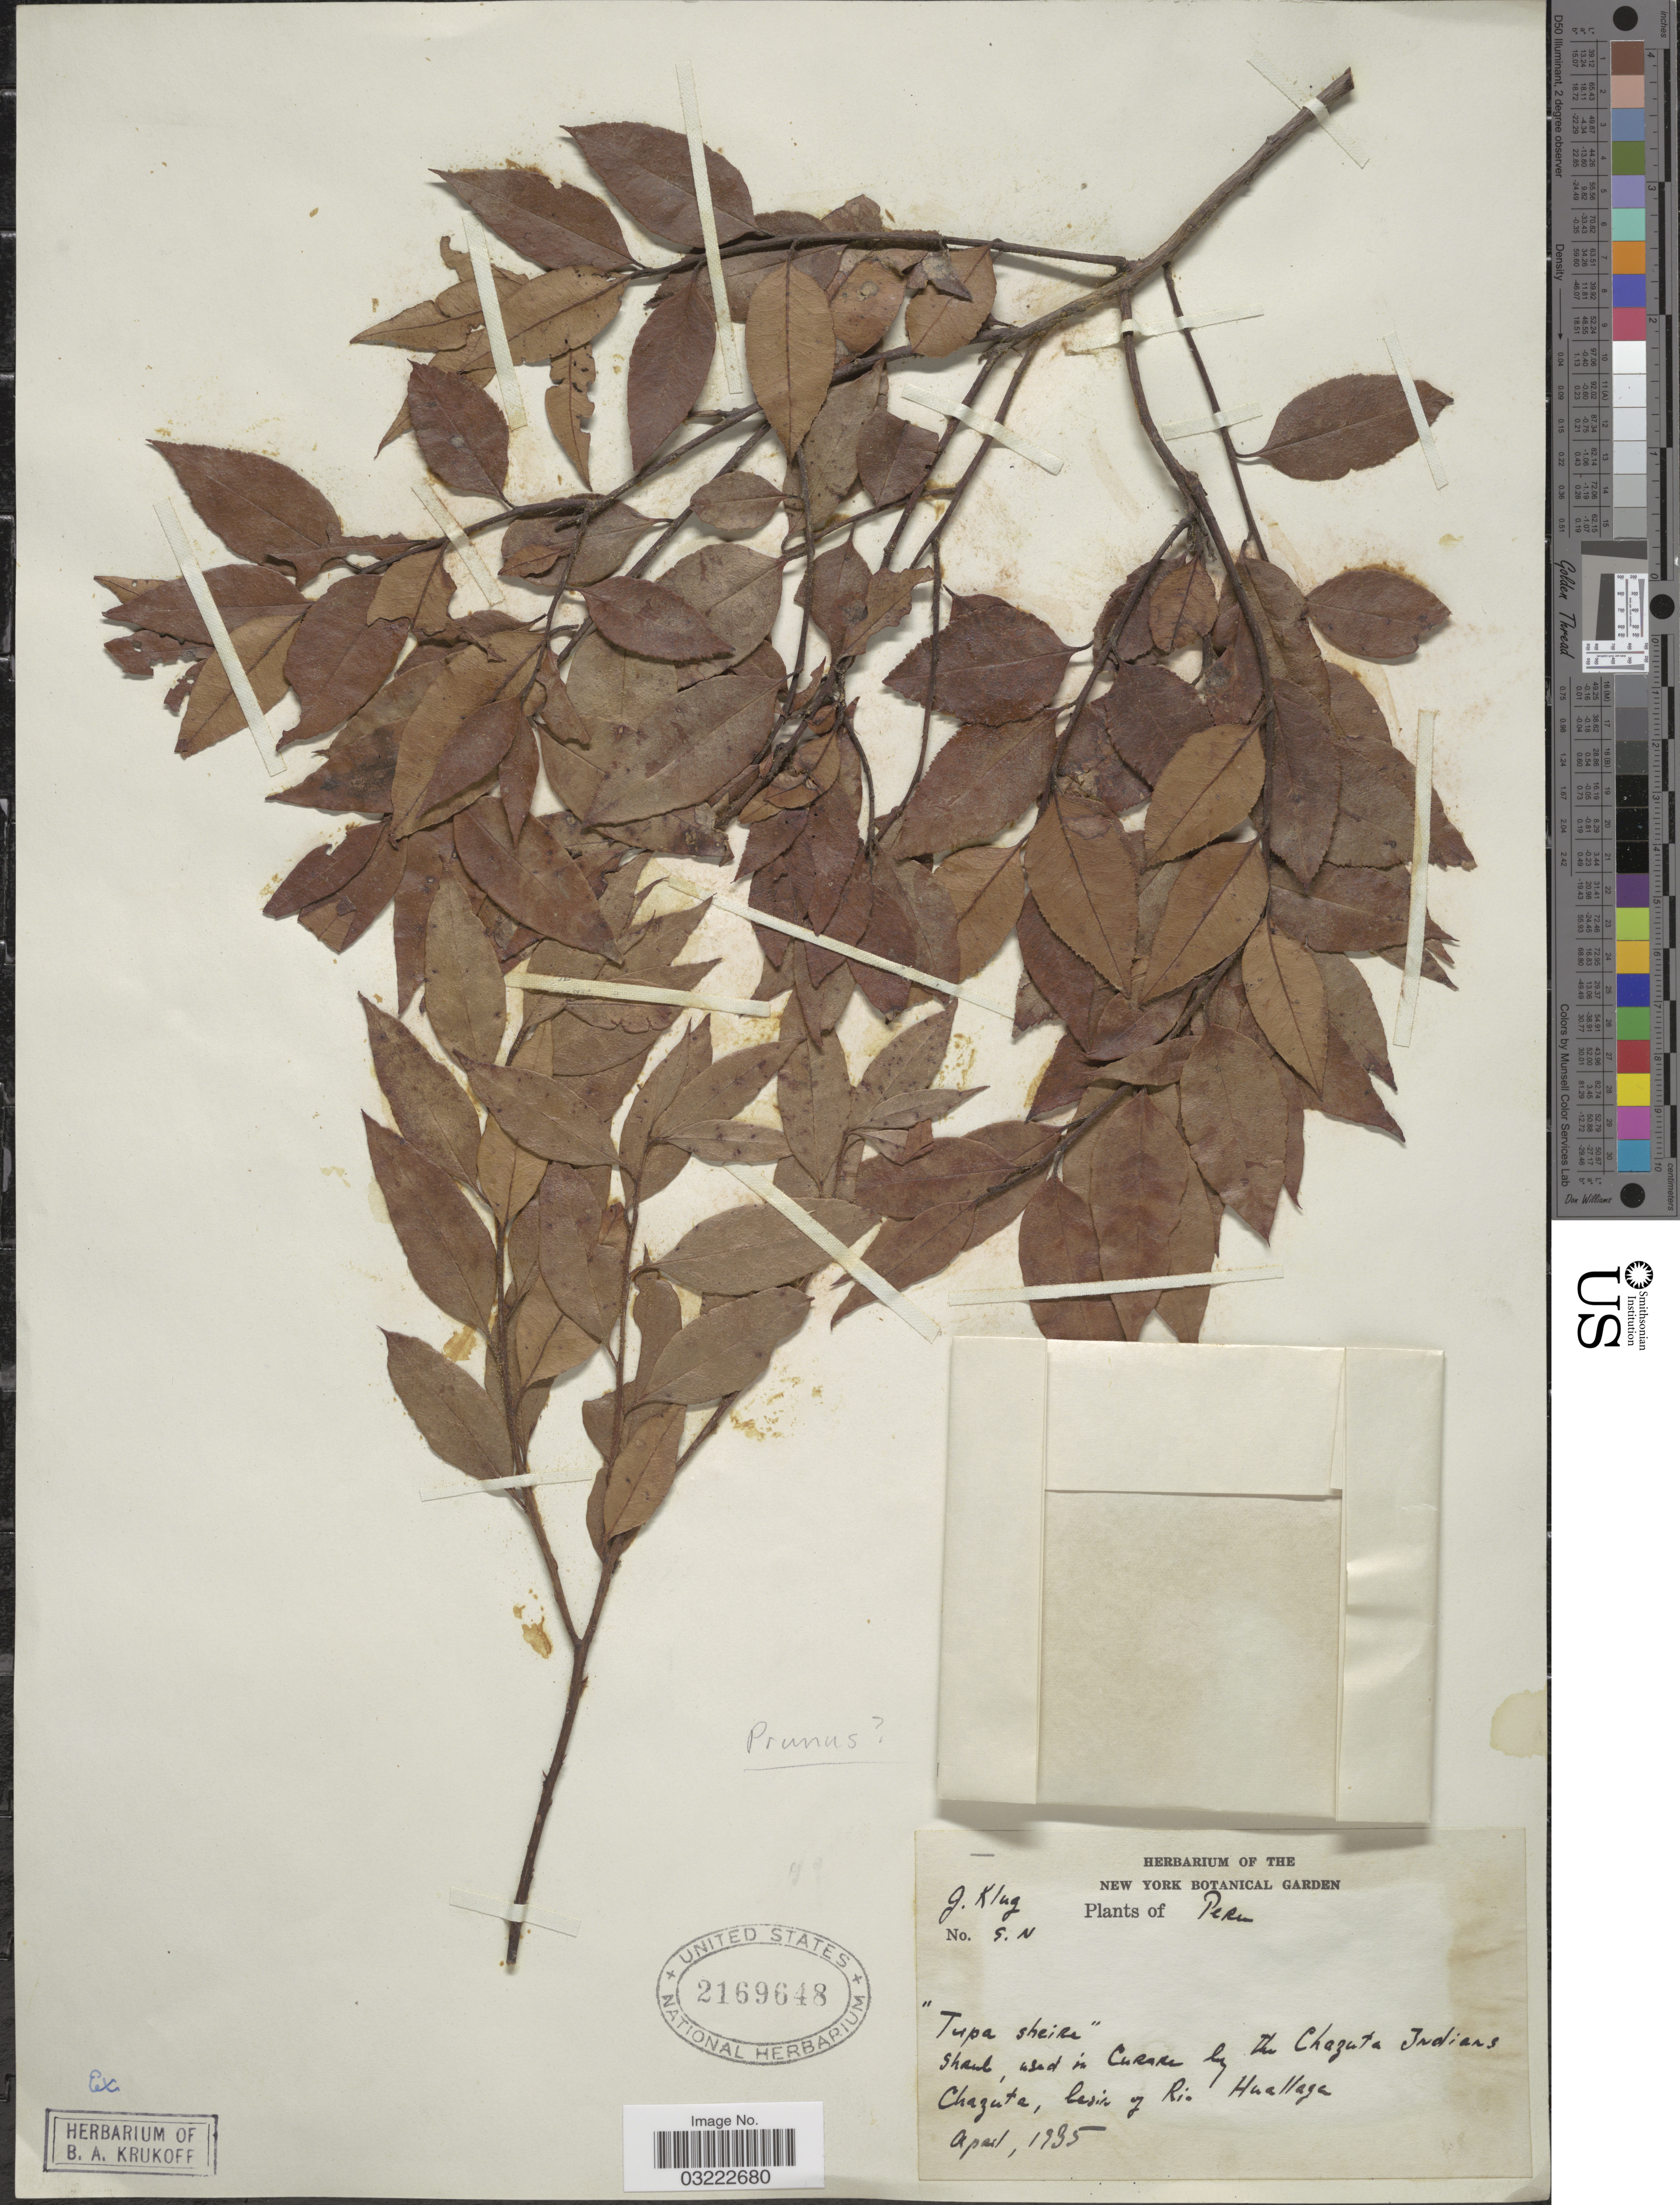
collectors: G. Klug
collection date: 1935-04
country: Peru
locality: Chazuta, basin of Río Huallaga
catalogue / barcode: US 2169648